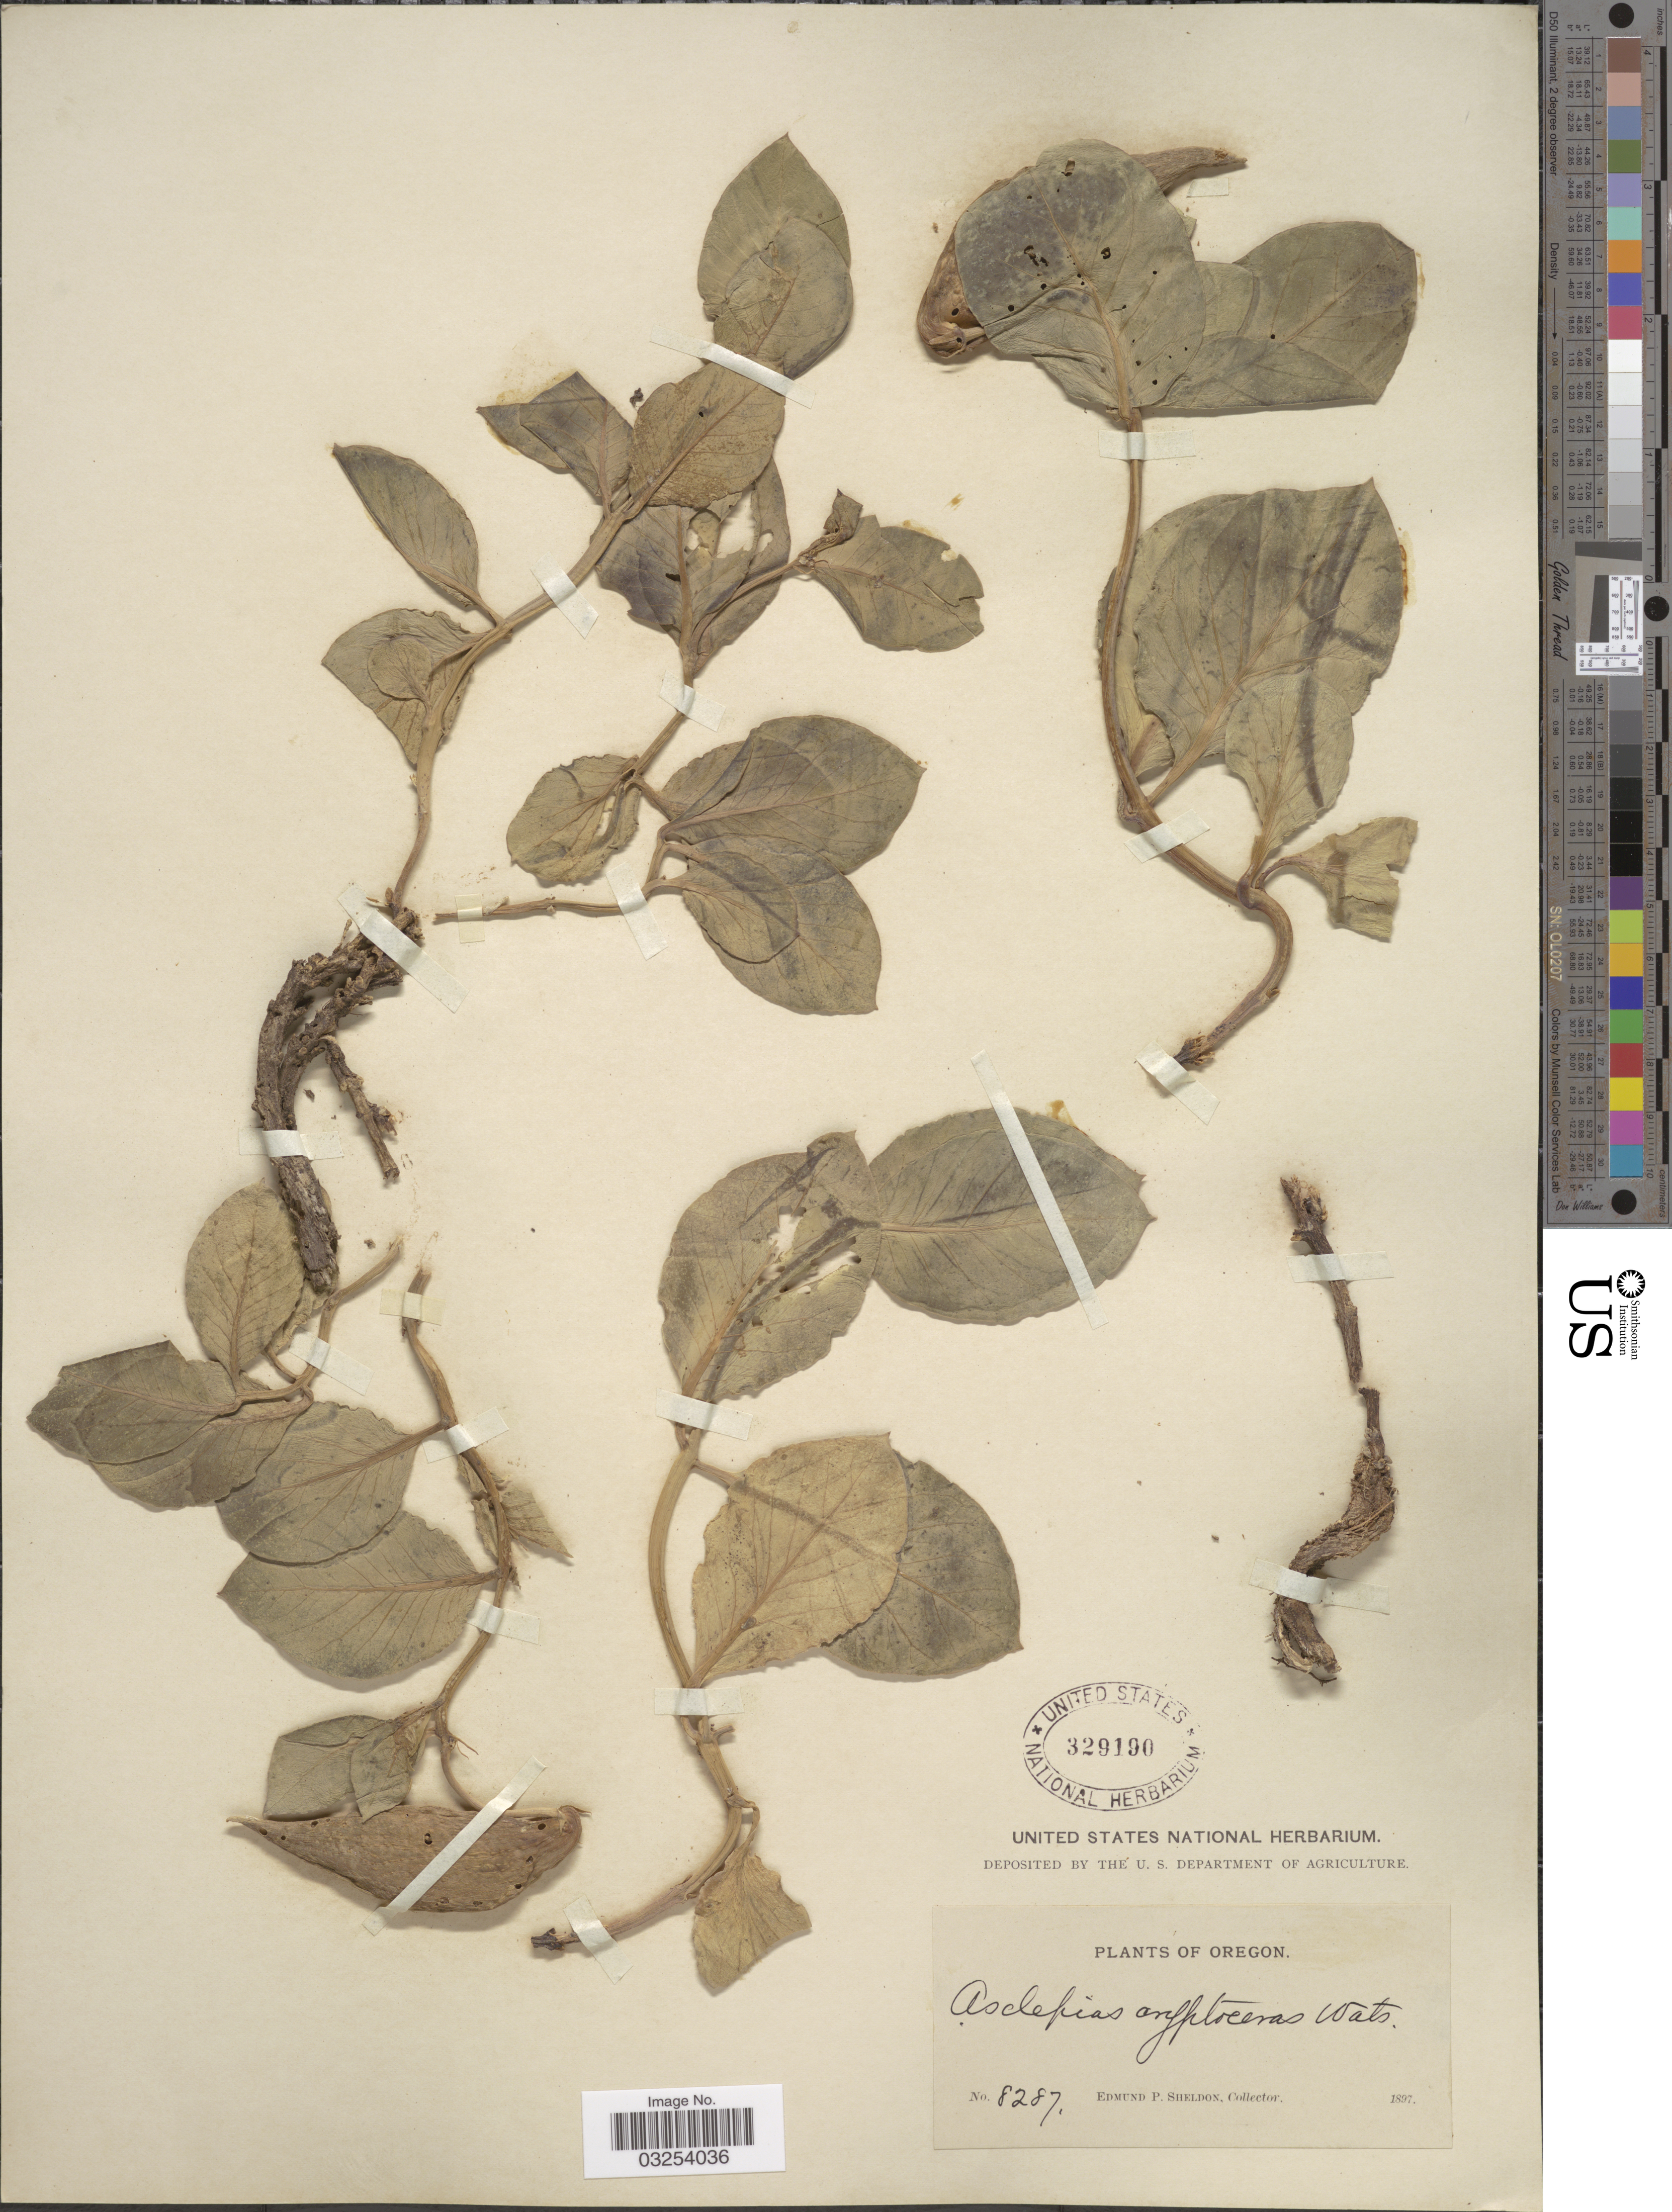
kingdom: Plantae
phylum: Tracheophyta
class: Magnoliopsida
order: Gentianales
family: Apocynaceae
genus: Asclepias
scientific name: Asclepias cryptoceras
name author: S. Watson in C. King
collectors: E. P. Sheldon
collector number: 8287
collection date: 1897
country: United States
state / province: Oregon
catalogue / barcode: US 329190